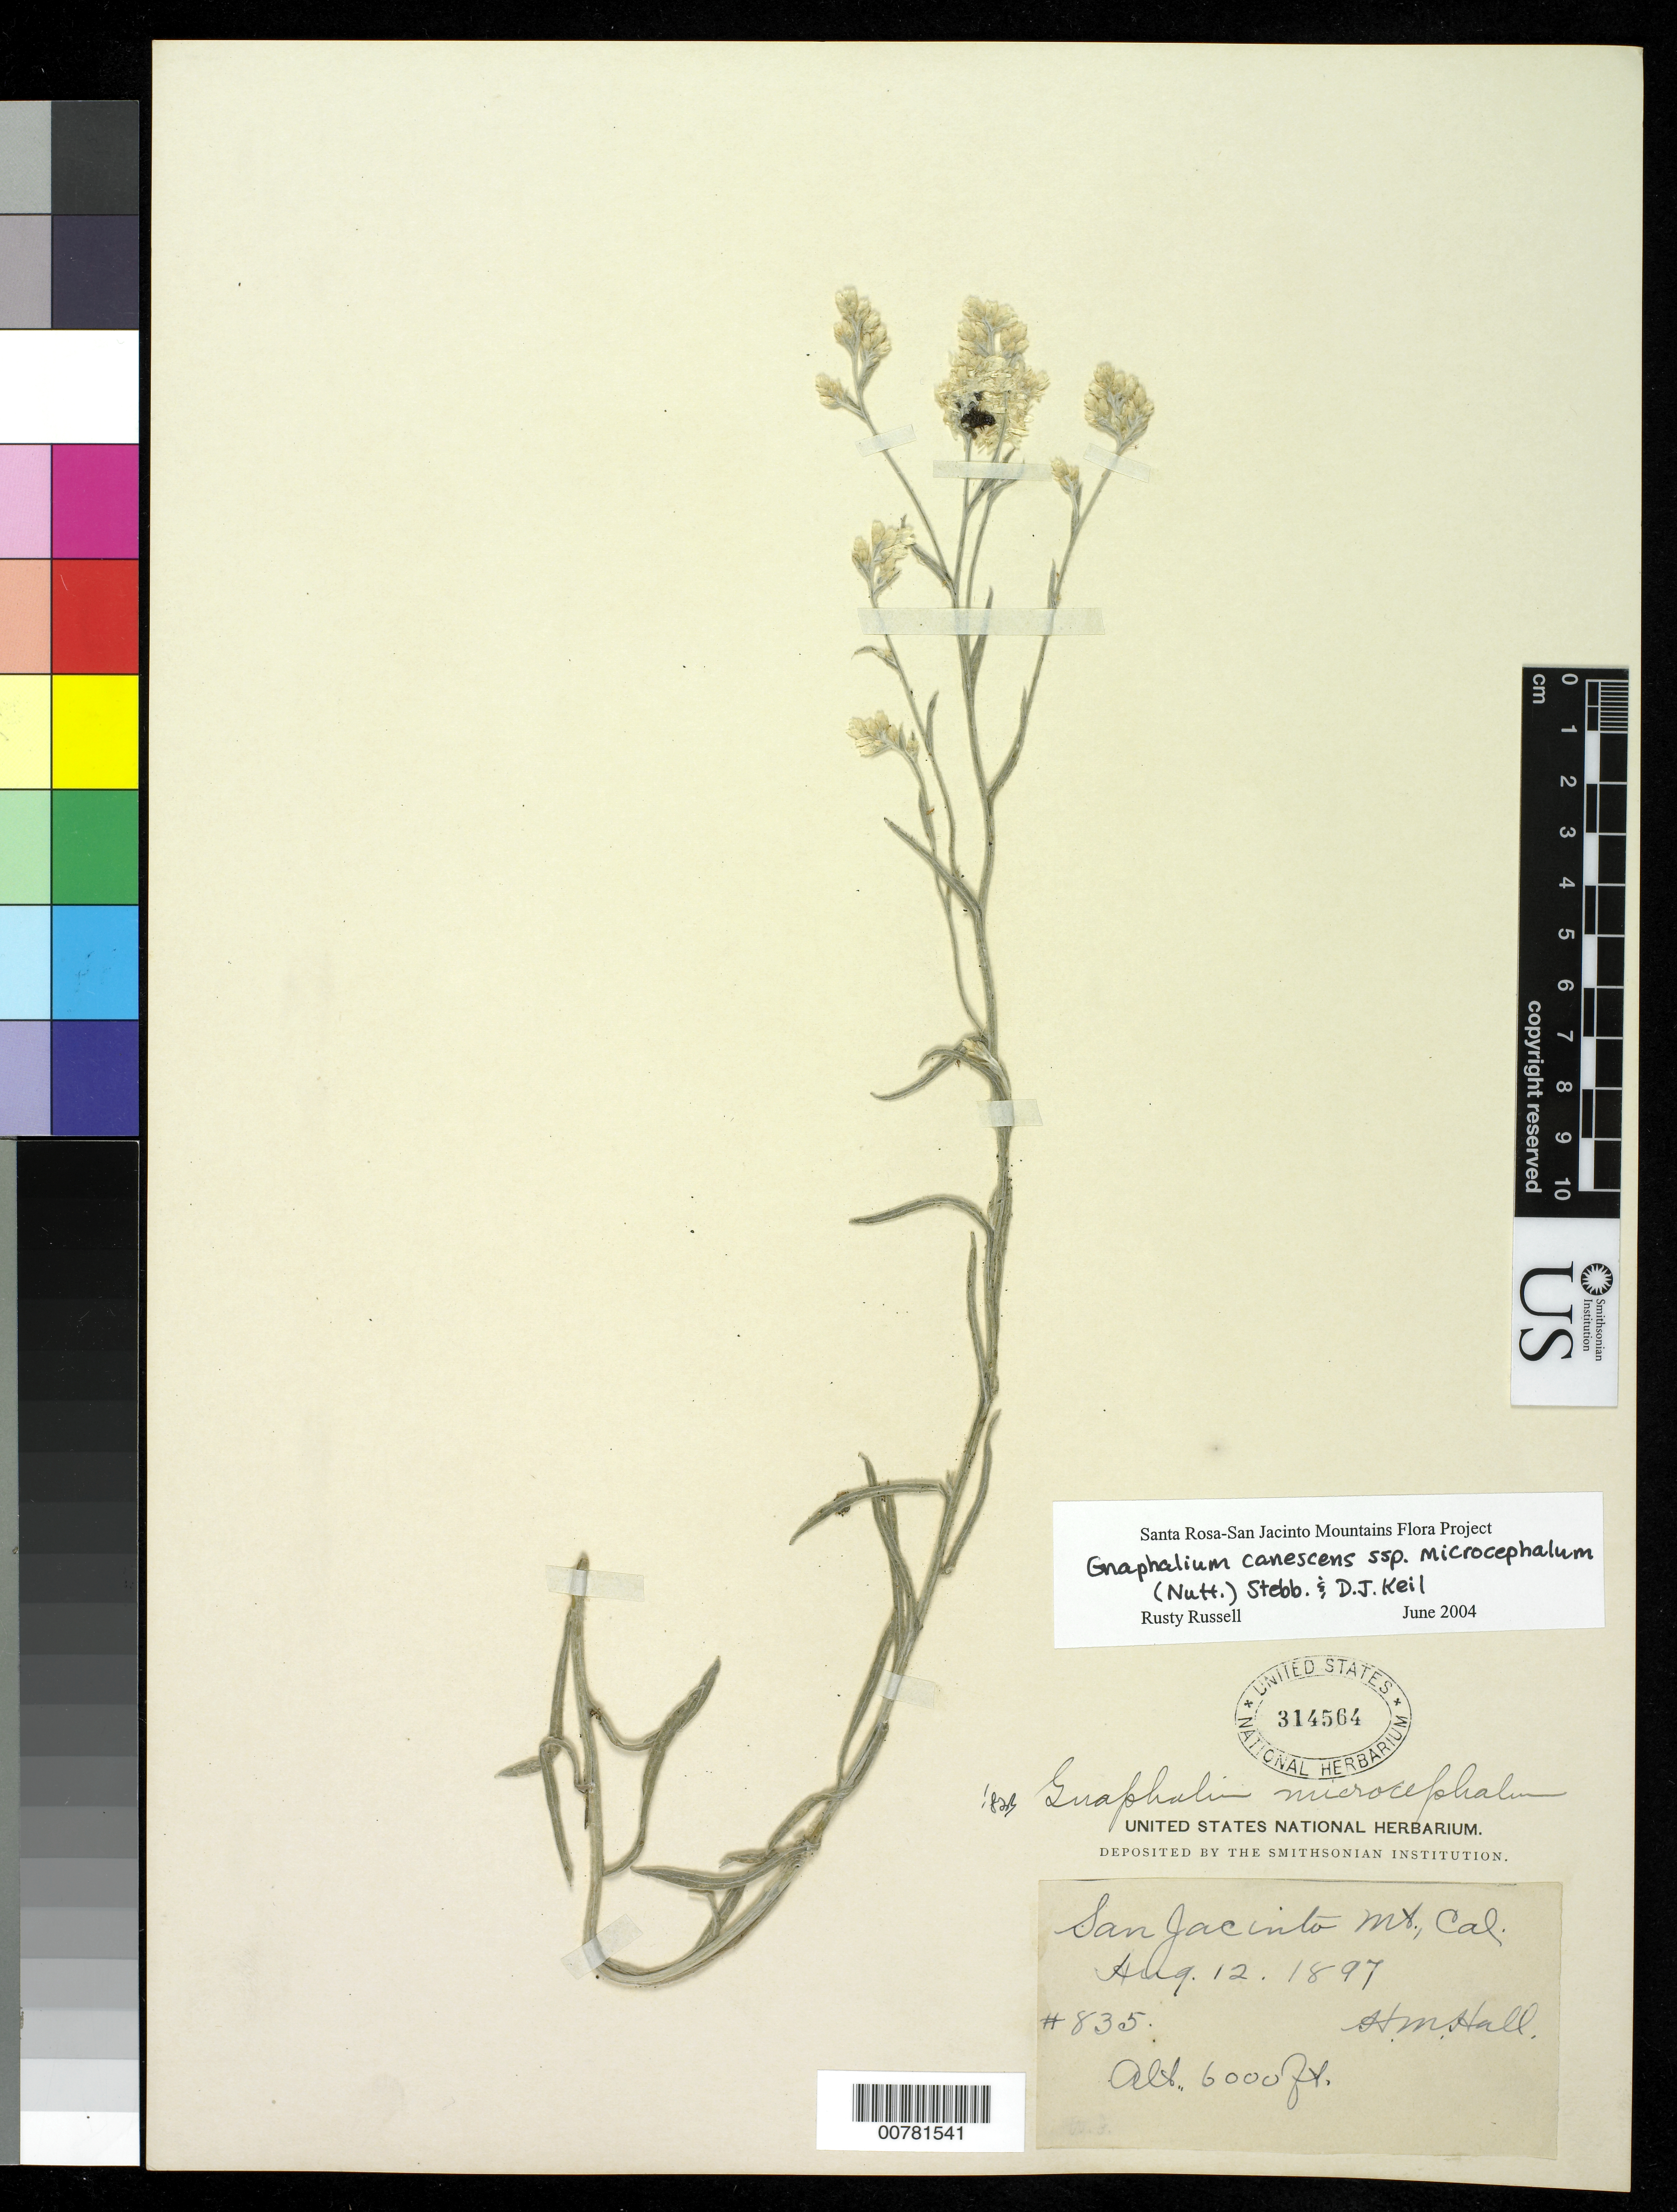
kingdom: Plantae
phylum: Tracheophyta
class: Magnoliopsida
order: Asterales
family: Asteraceae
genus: Pseudognaphalium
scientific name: Pseudognaphalium microcephalum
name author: (Nutt.) Anderb.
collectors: H. M. Hall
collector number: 835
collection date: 1897-08-12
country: United States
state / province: California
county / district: Riverside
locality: San Jacinto Mt.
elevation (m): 1829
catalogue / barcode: US 314564